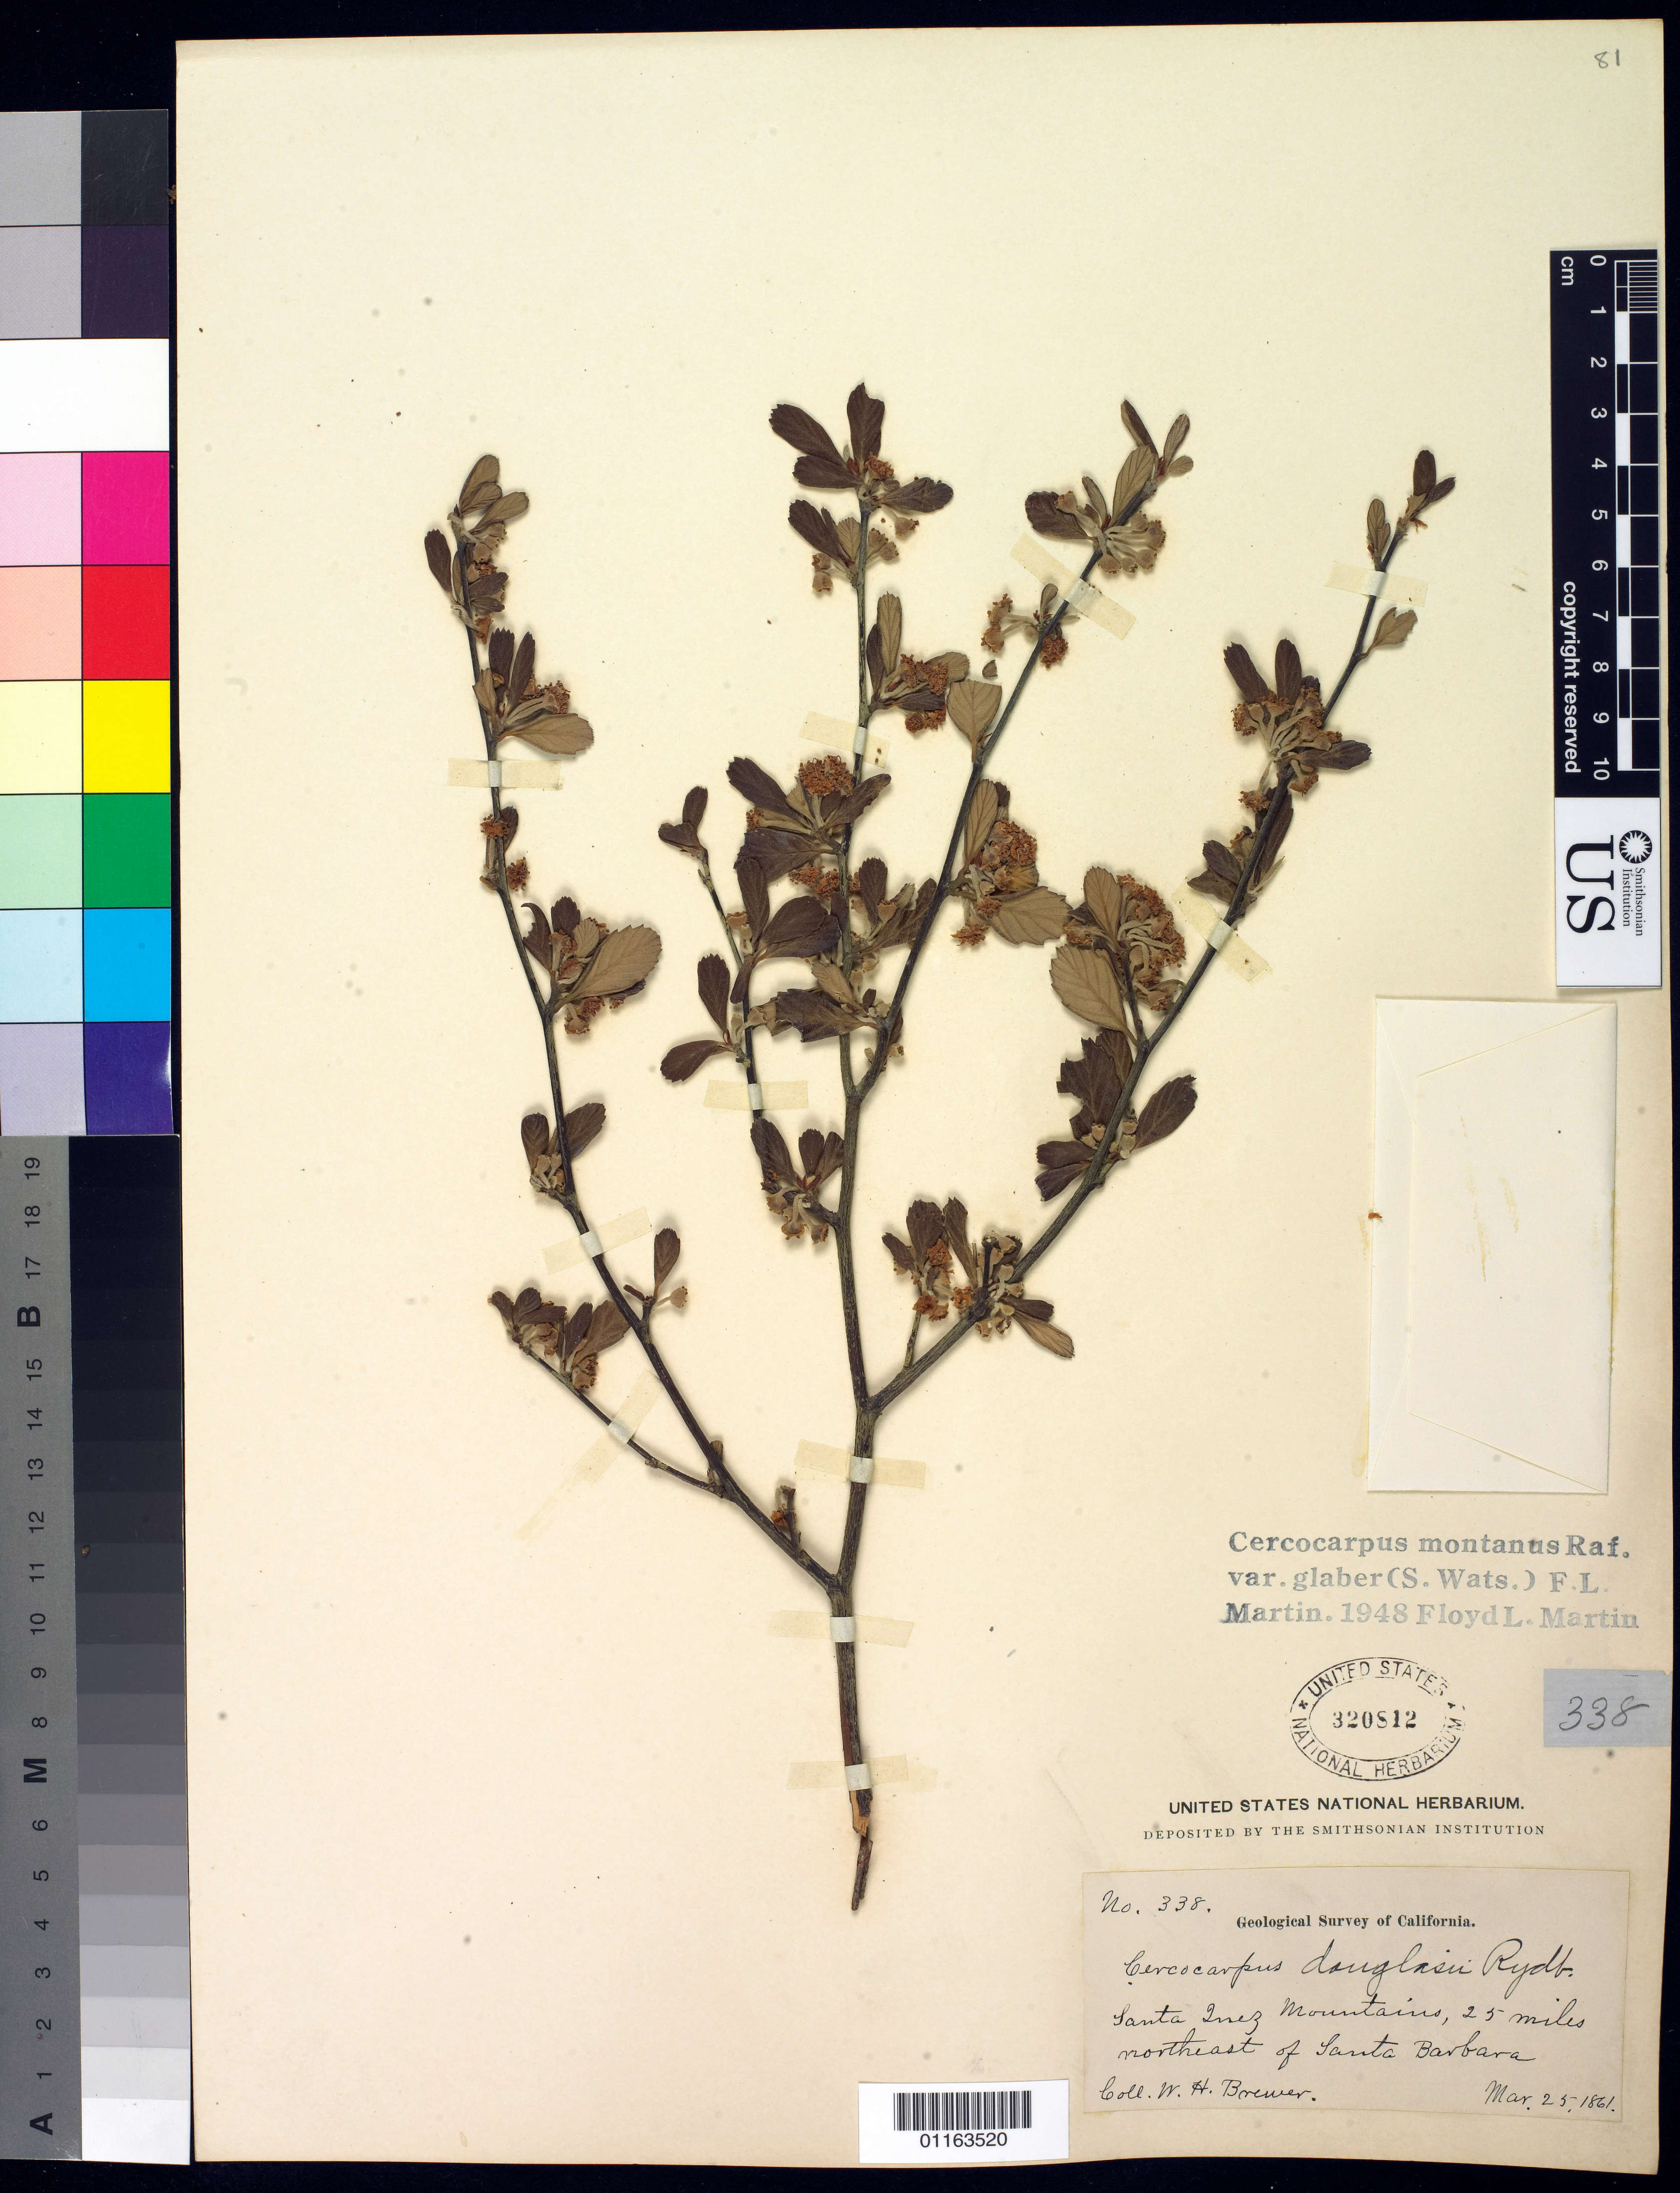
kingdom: Plantae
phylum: Tracheophyta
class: Magnoliopsida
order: Rosales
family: Rosaceae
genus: Cercocarpus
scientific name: Cercocarpus montanus var. glaber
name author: (S. Watson) F.L. Martin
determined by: Martin, F. L.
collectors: W. H. Brewer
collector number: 338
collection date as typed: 25 Mar 1861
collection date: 1861-03-25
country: United States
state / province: California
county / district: Santa Barbara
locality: Santa Inez Mountains, 25 miles northeast of Santa Barbara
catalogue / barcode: US 320812